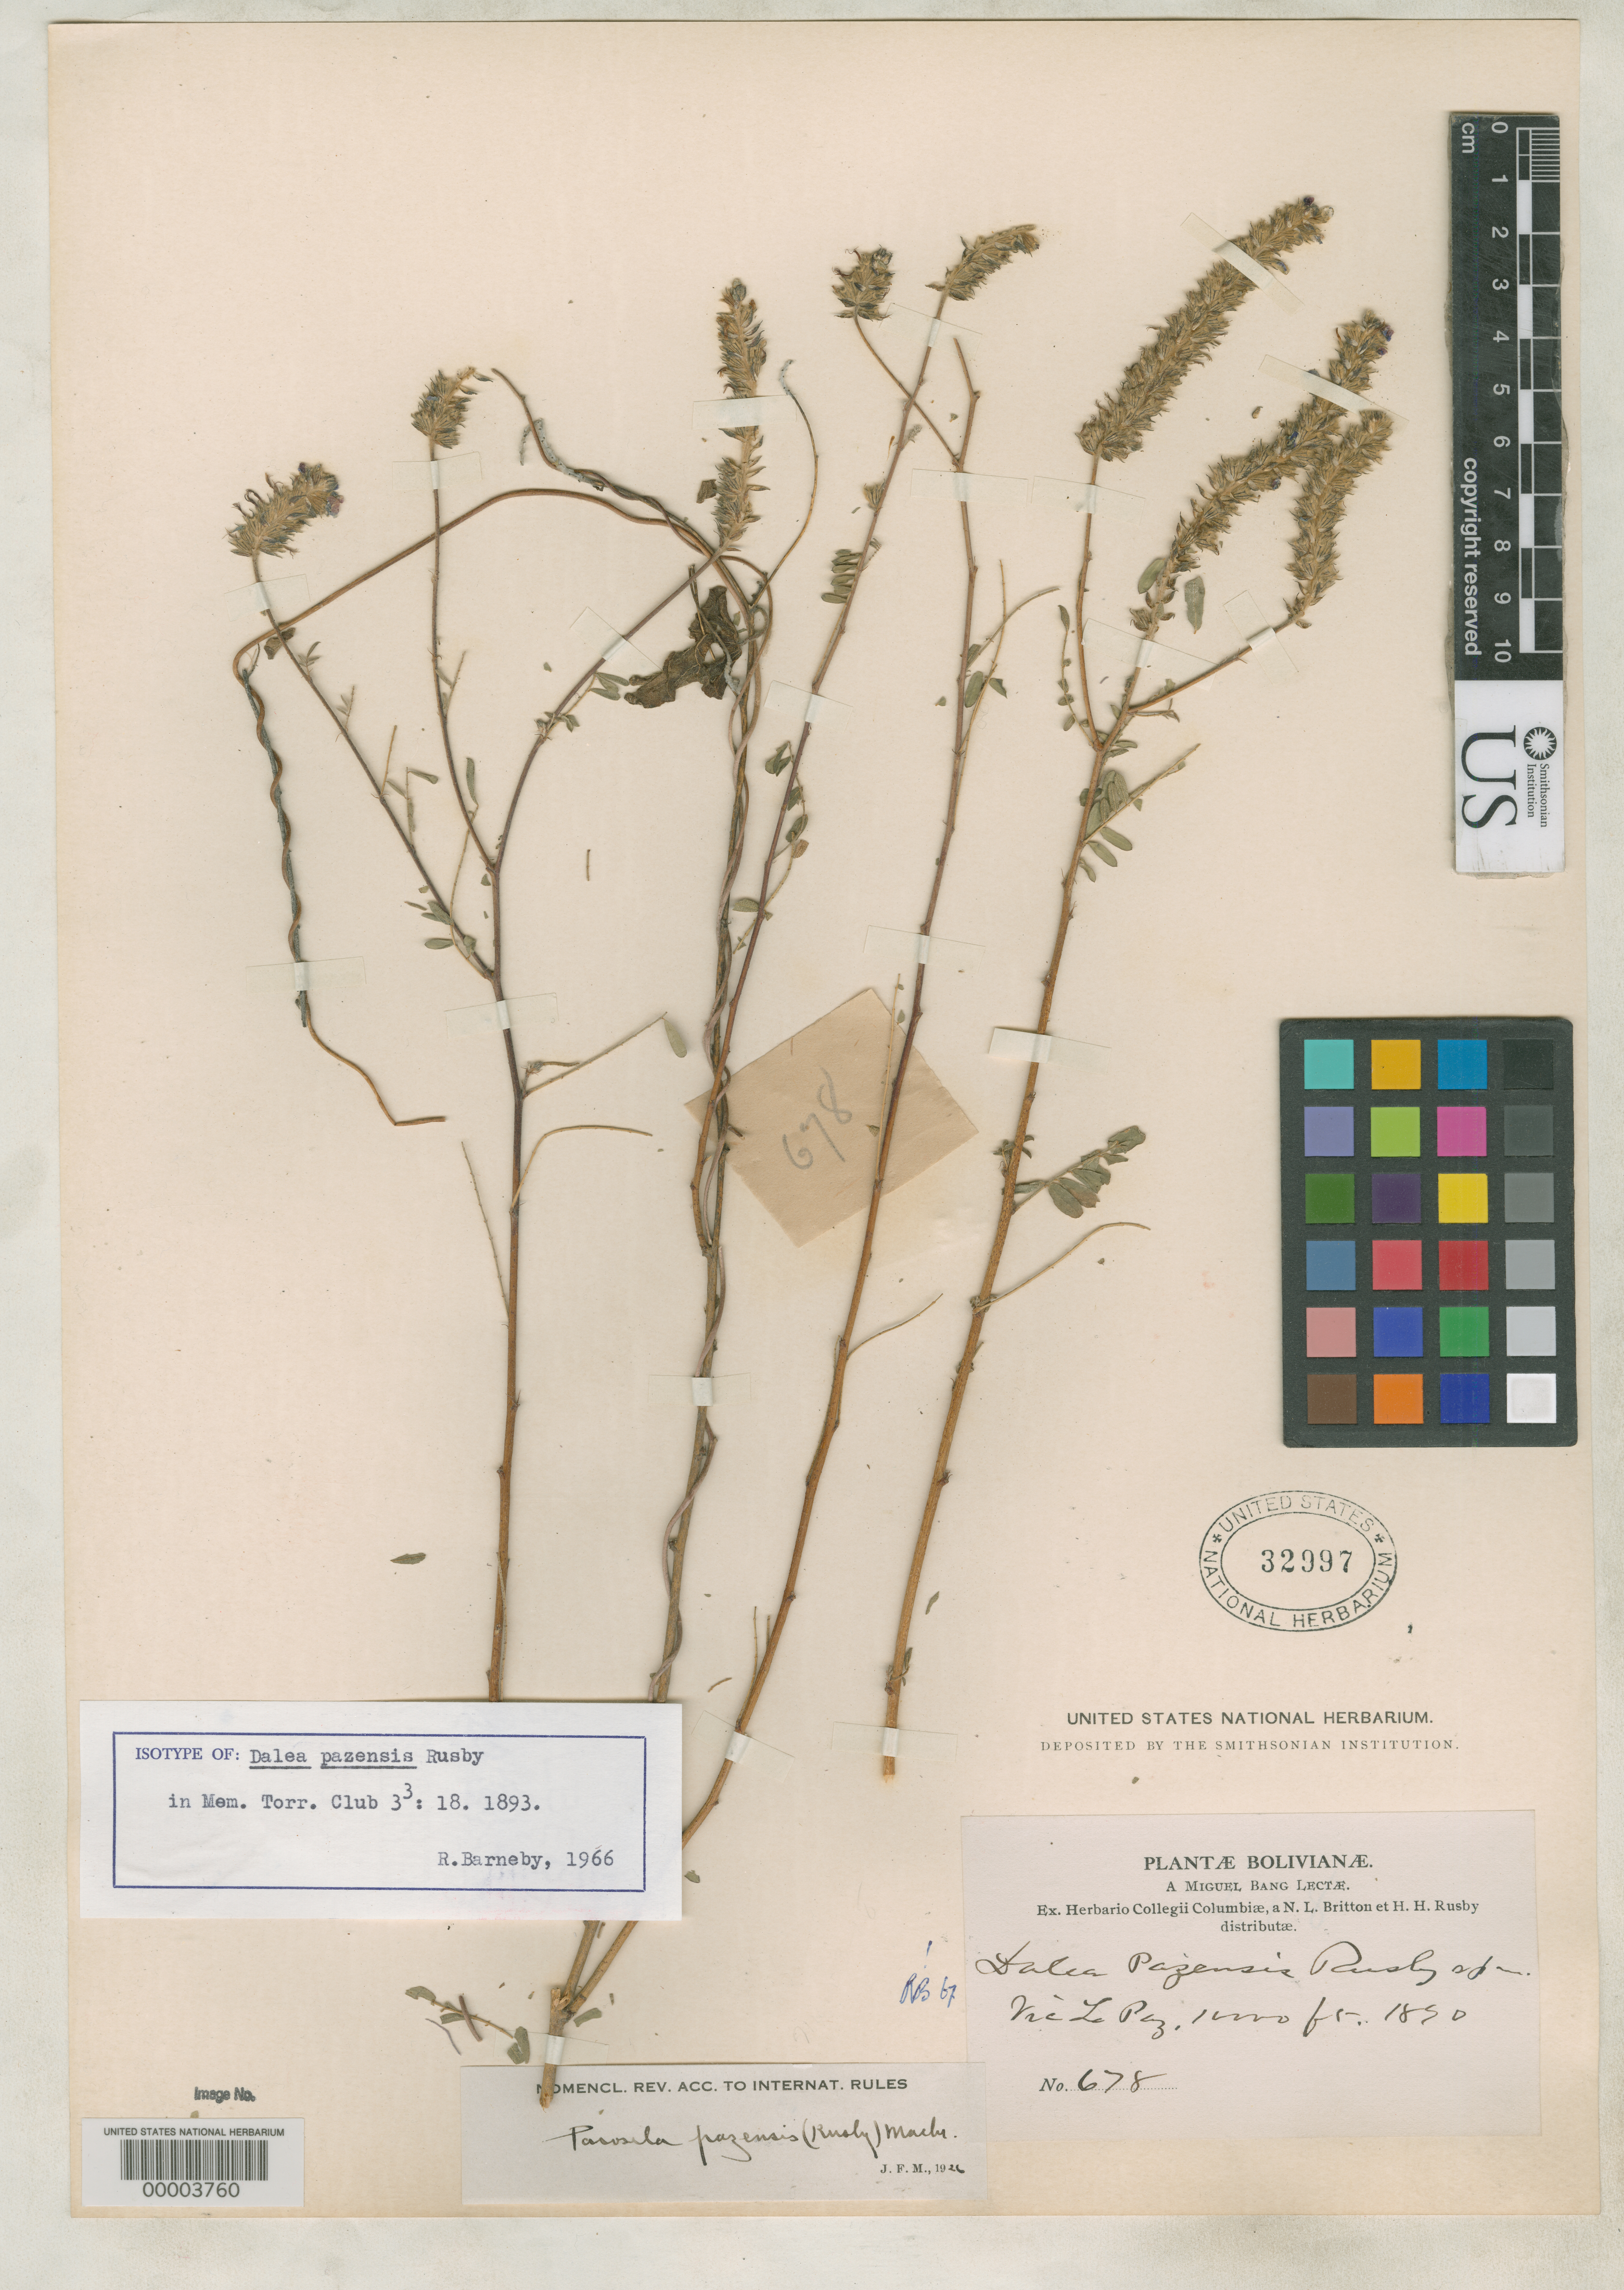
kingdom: Plantae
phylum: Tracheophyta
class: Magnoliopsida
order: Fabales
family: Fabaceae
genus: Dalea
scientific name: Dalea pazensis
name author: Rusby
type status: Isotype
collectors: M. Bang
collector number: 678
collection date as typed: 1890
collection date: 1890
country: Bolivia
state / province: La Paz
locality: Vic. La Paz.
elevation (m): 3048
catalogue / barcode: US 32997